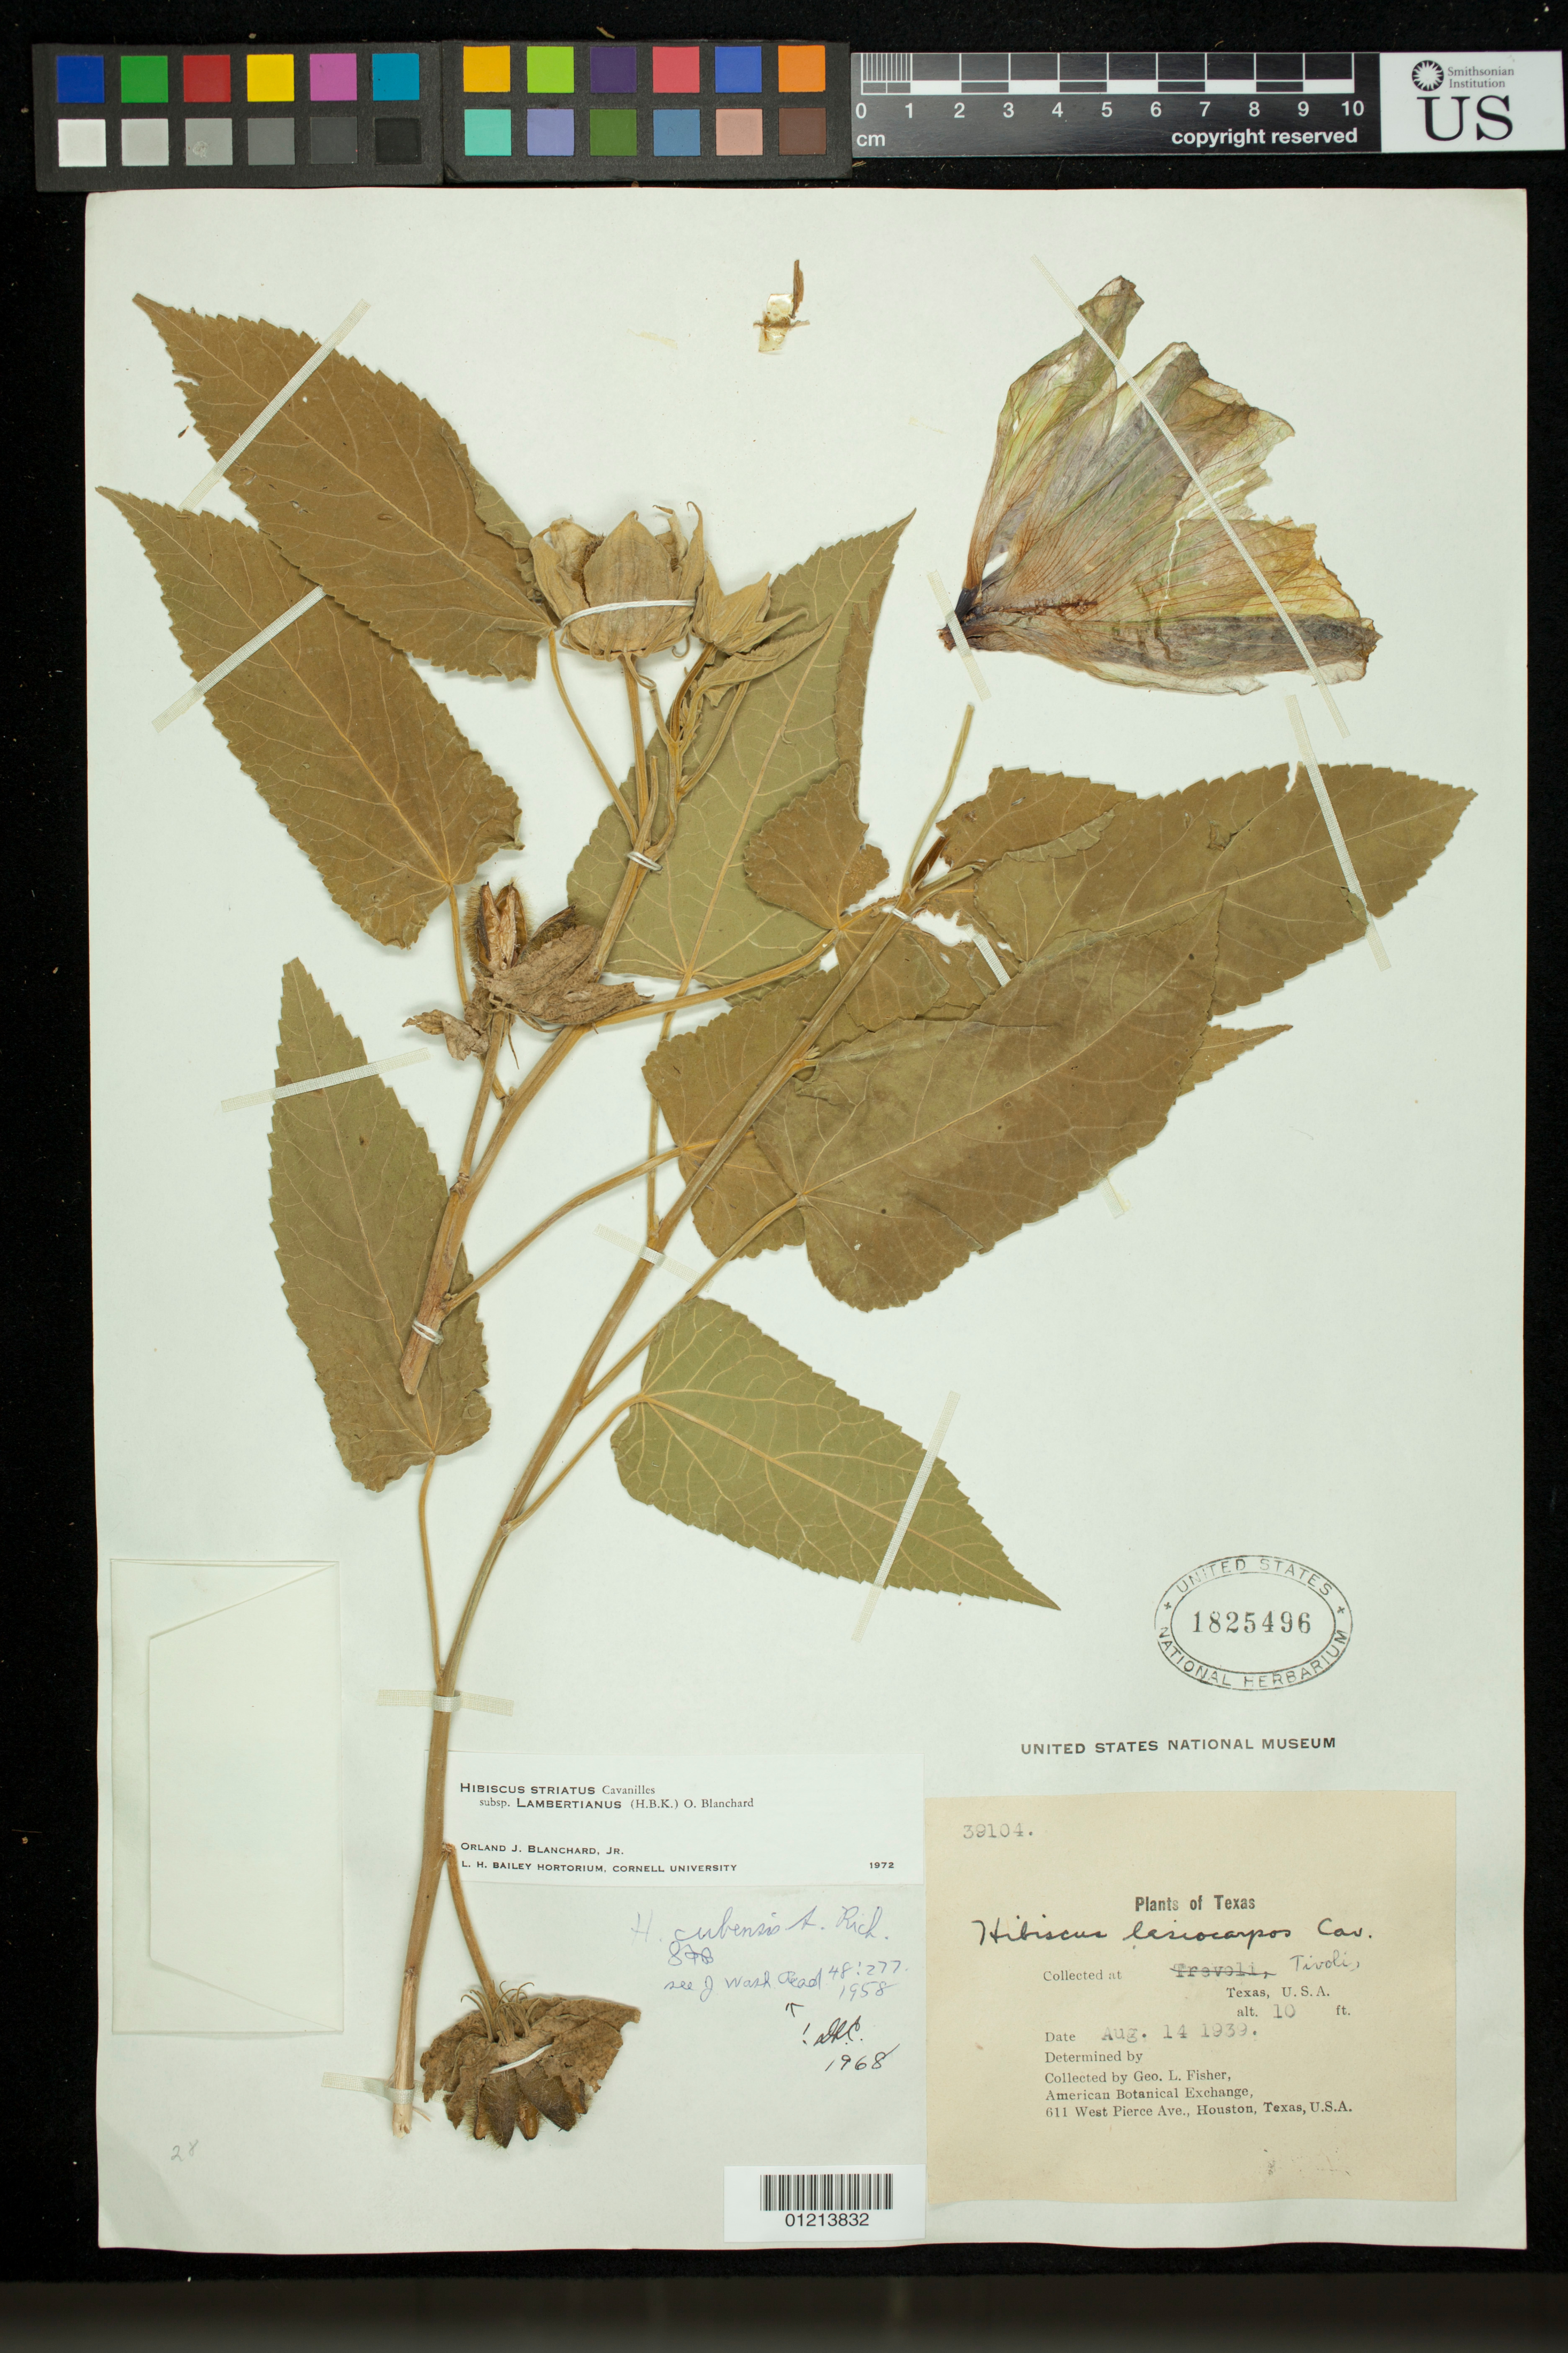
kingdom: Plantae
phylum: Tracheophyta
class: Magnoliopsida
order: Malvales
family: Malvaceae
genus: Hibiscus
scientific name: Hibiscus striatus subsp. lambertianus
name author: (Kunth) O.J. Blanch. ex Proctor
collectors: G. L. Fisher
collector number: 39104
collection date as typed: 14 Aug 1939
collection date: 1939-08-14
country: United States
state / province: Texas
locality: Tivoli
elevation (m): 3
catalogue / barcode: US 1825496